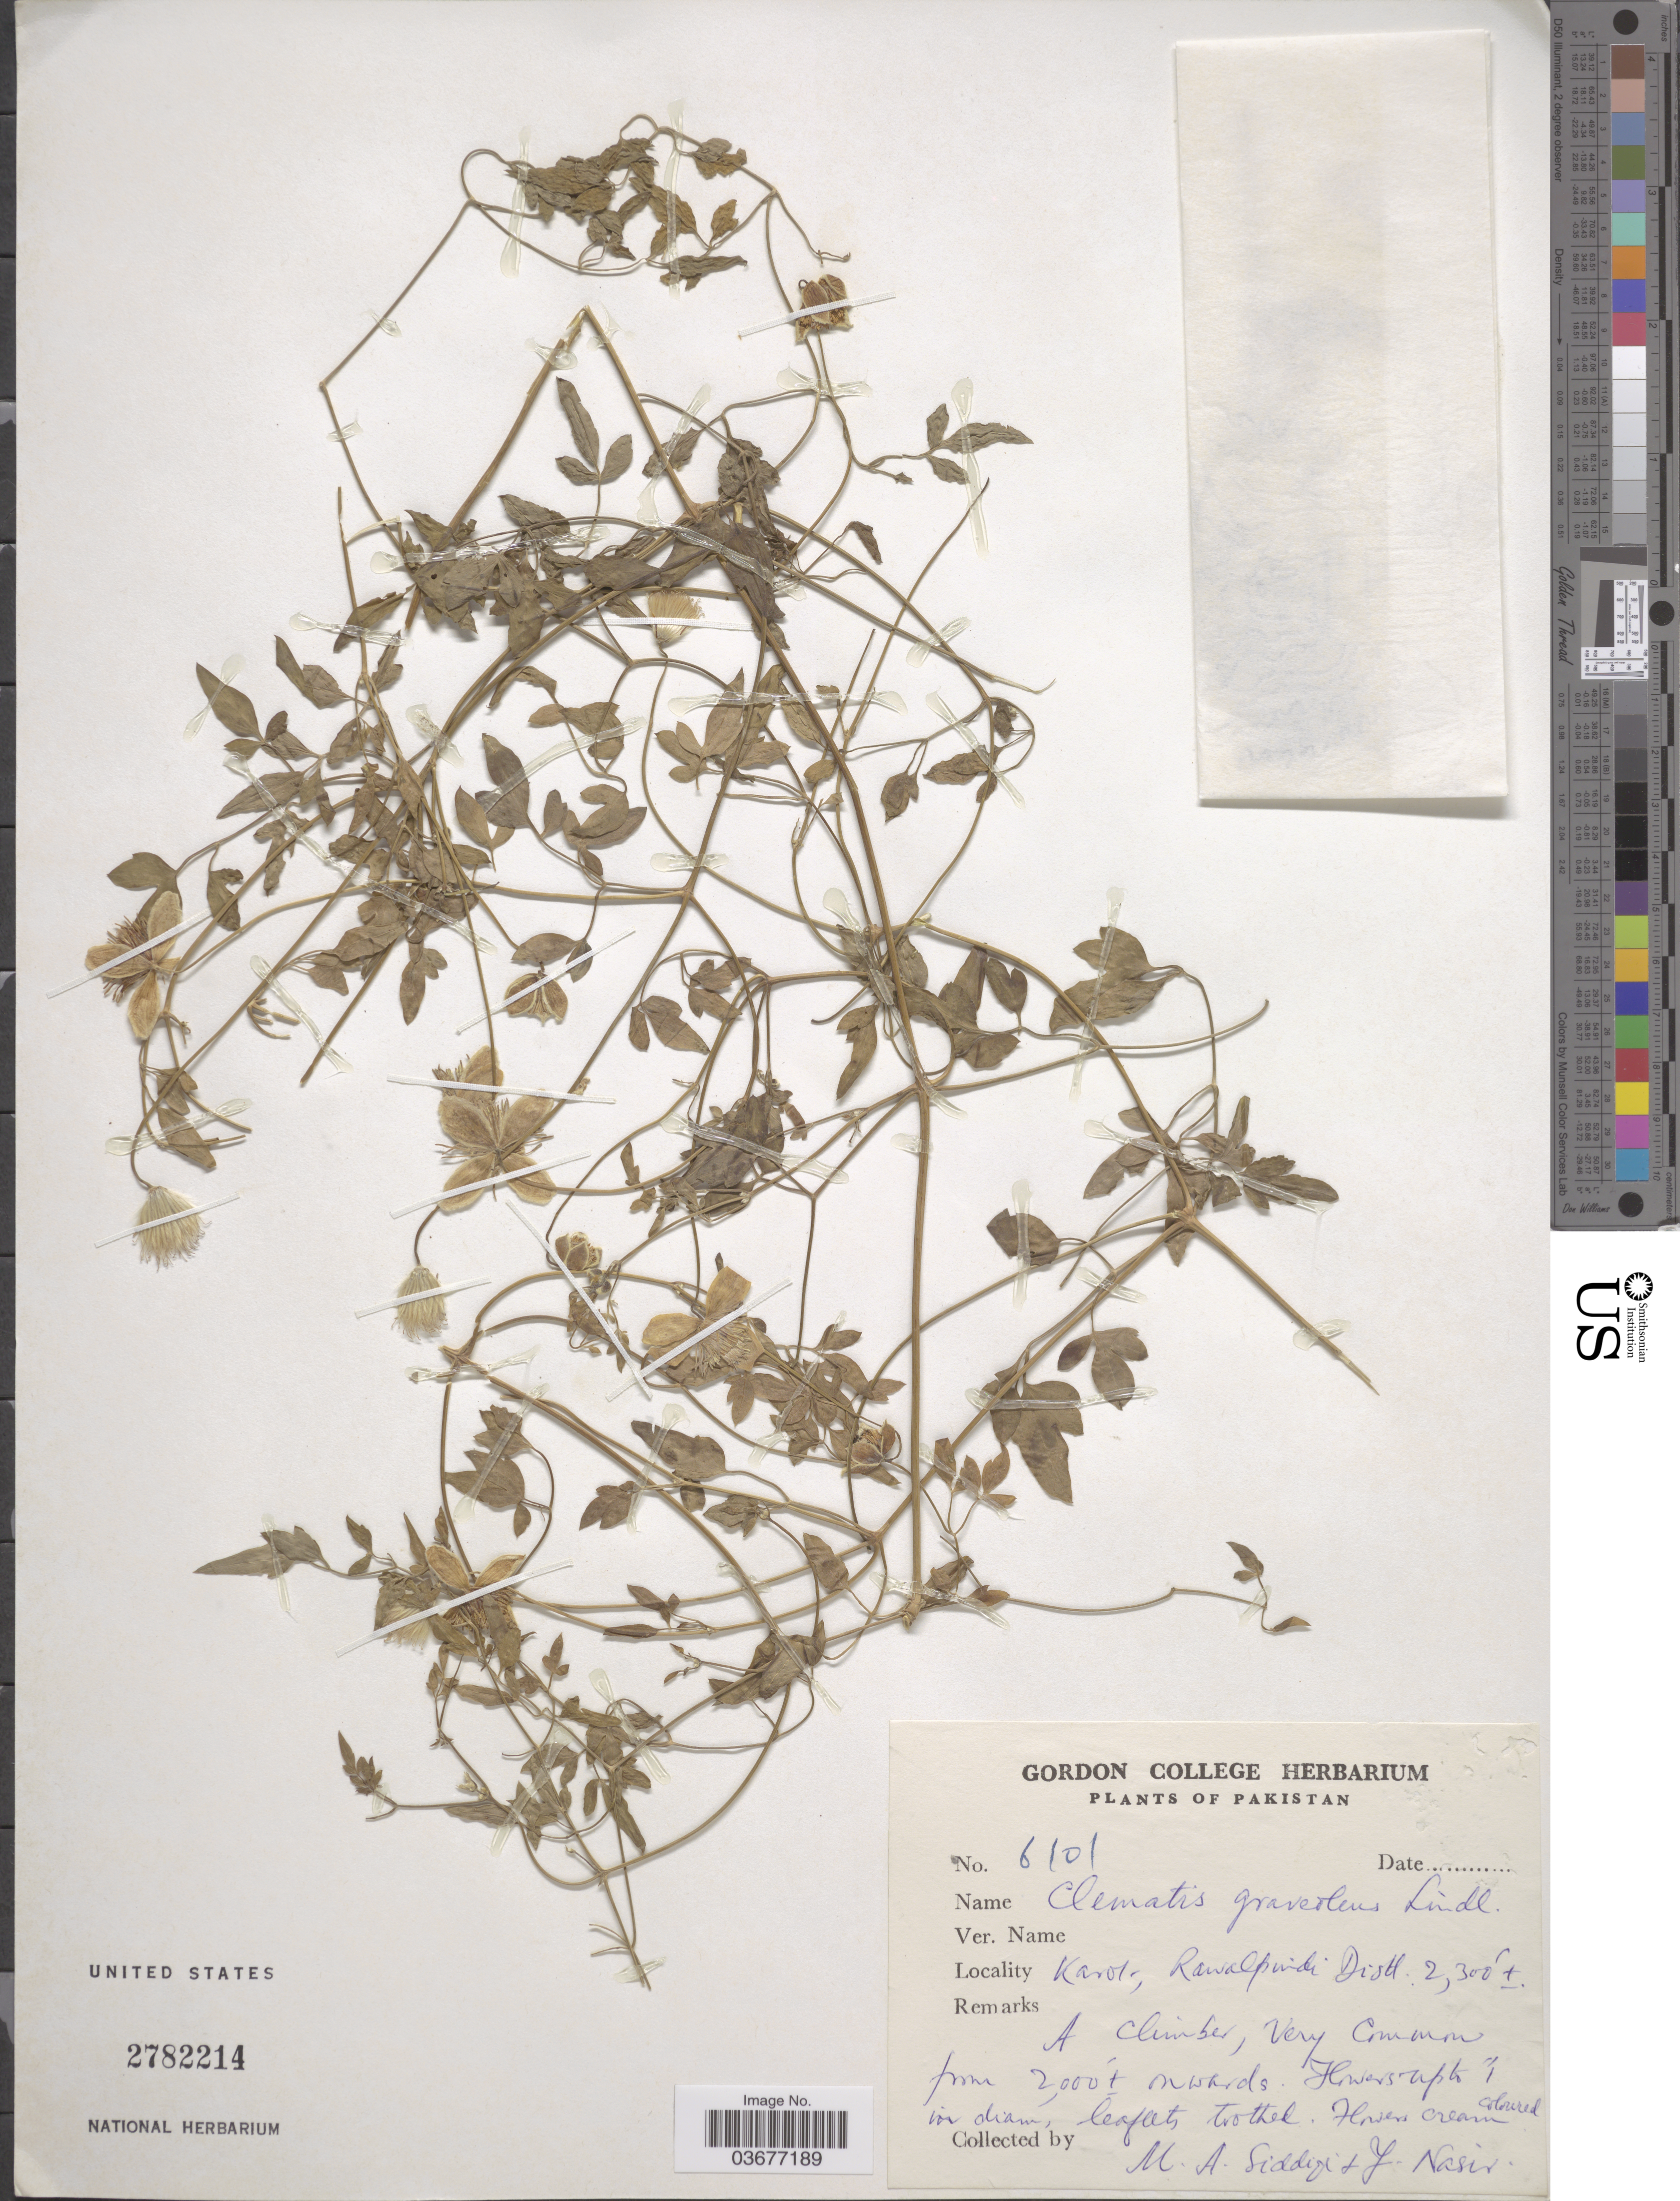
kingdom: Plantae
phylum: Tracheophyta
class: Magnoliopsida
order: Ranunculales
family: Ranunculaceae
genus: Clematis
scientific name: Clematis graveolens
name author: Lindl.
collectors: M. Siddiqi & Y. Nasir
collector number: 6101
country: Pakistan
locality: Karot, Rawalpindi Dist.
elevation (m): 701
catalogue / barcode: US 2782214